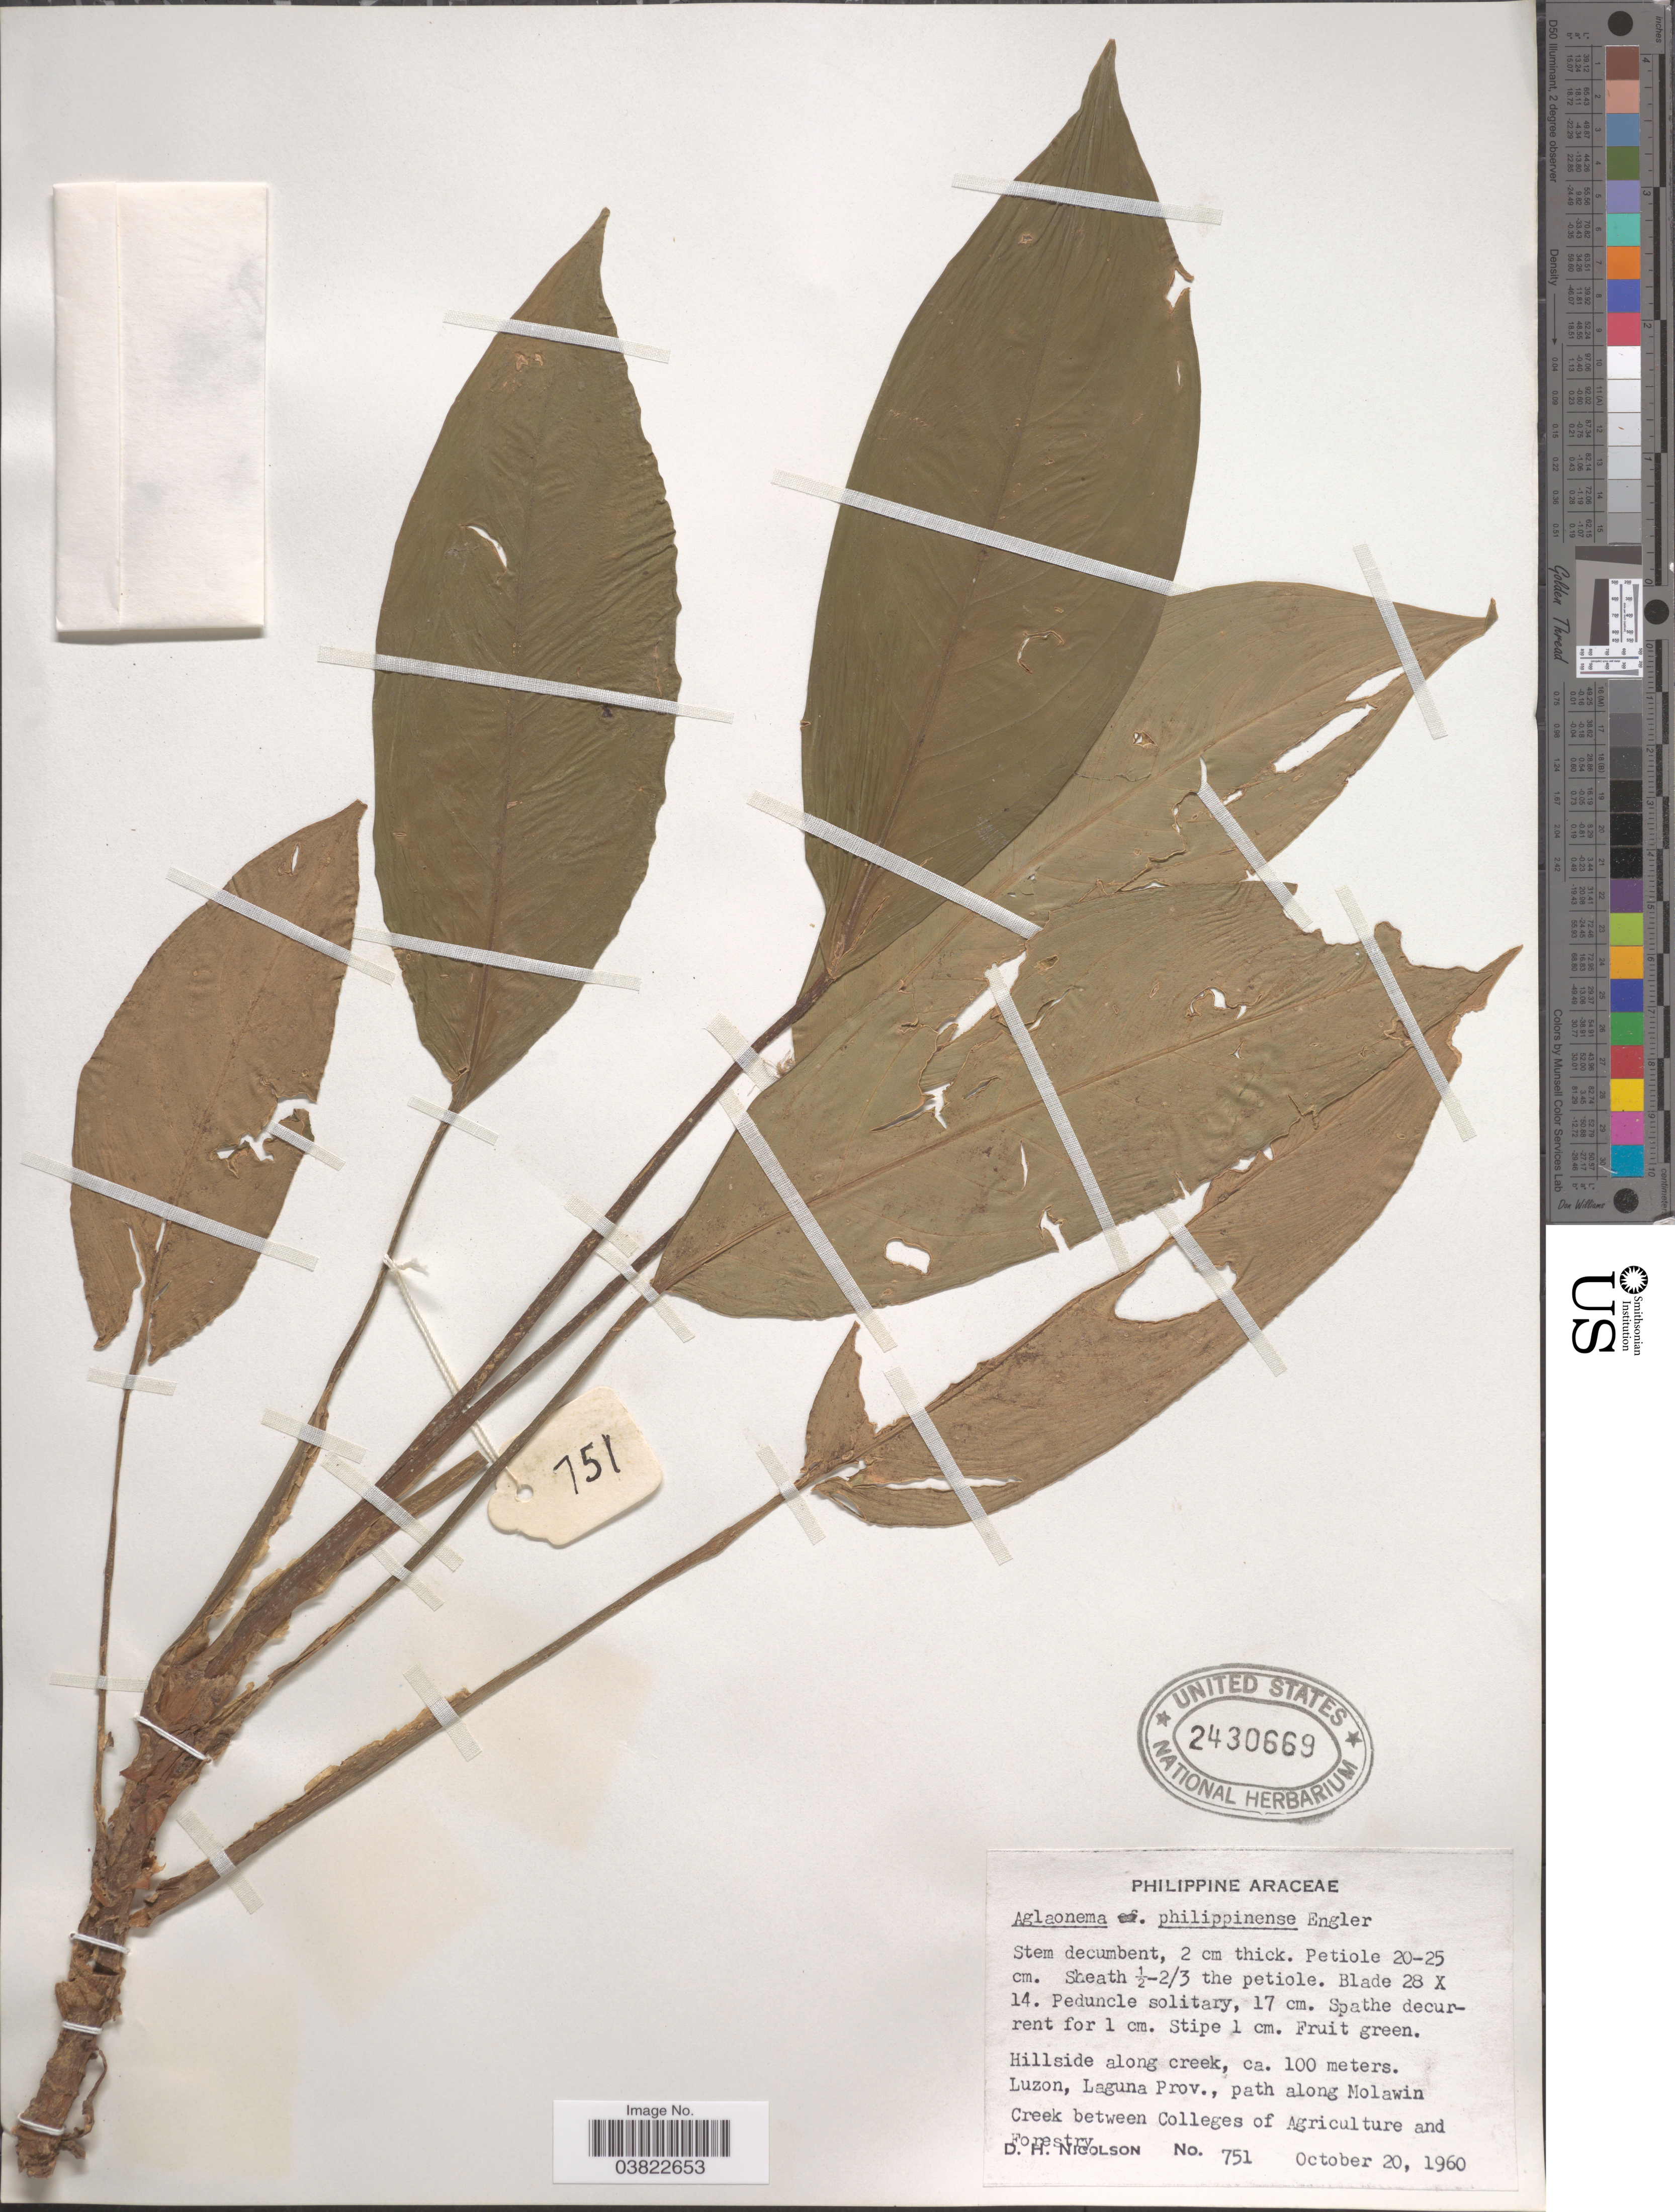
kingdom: Plantae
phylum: Tracheophyta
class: Liliopsida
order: Alismatales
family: Araceae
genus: Aglaonema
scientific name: Aglaonema philippinense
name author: Engl.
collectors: D. H. Nicolson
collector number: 751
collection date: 1960-10-20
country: Philippines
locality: Hillside along creek, Luzon, Laguna Prov., path along Molawin Creek between Colleges of Agriculture and Forestry.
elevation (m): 100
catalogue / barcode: US 2430669